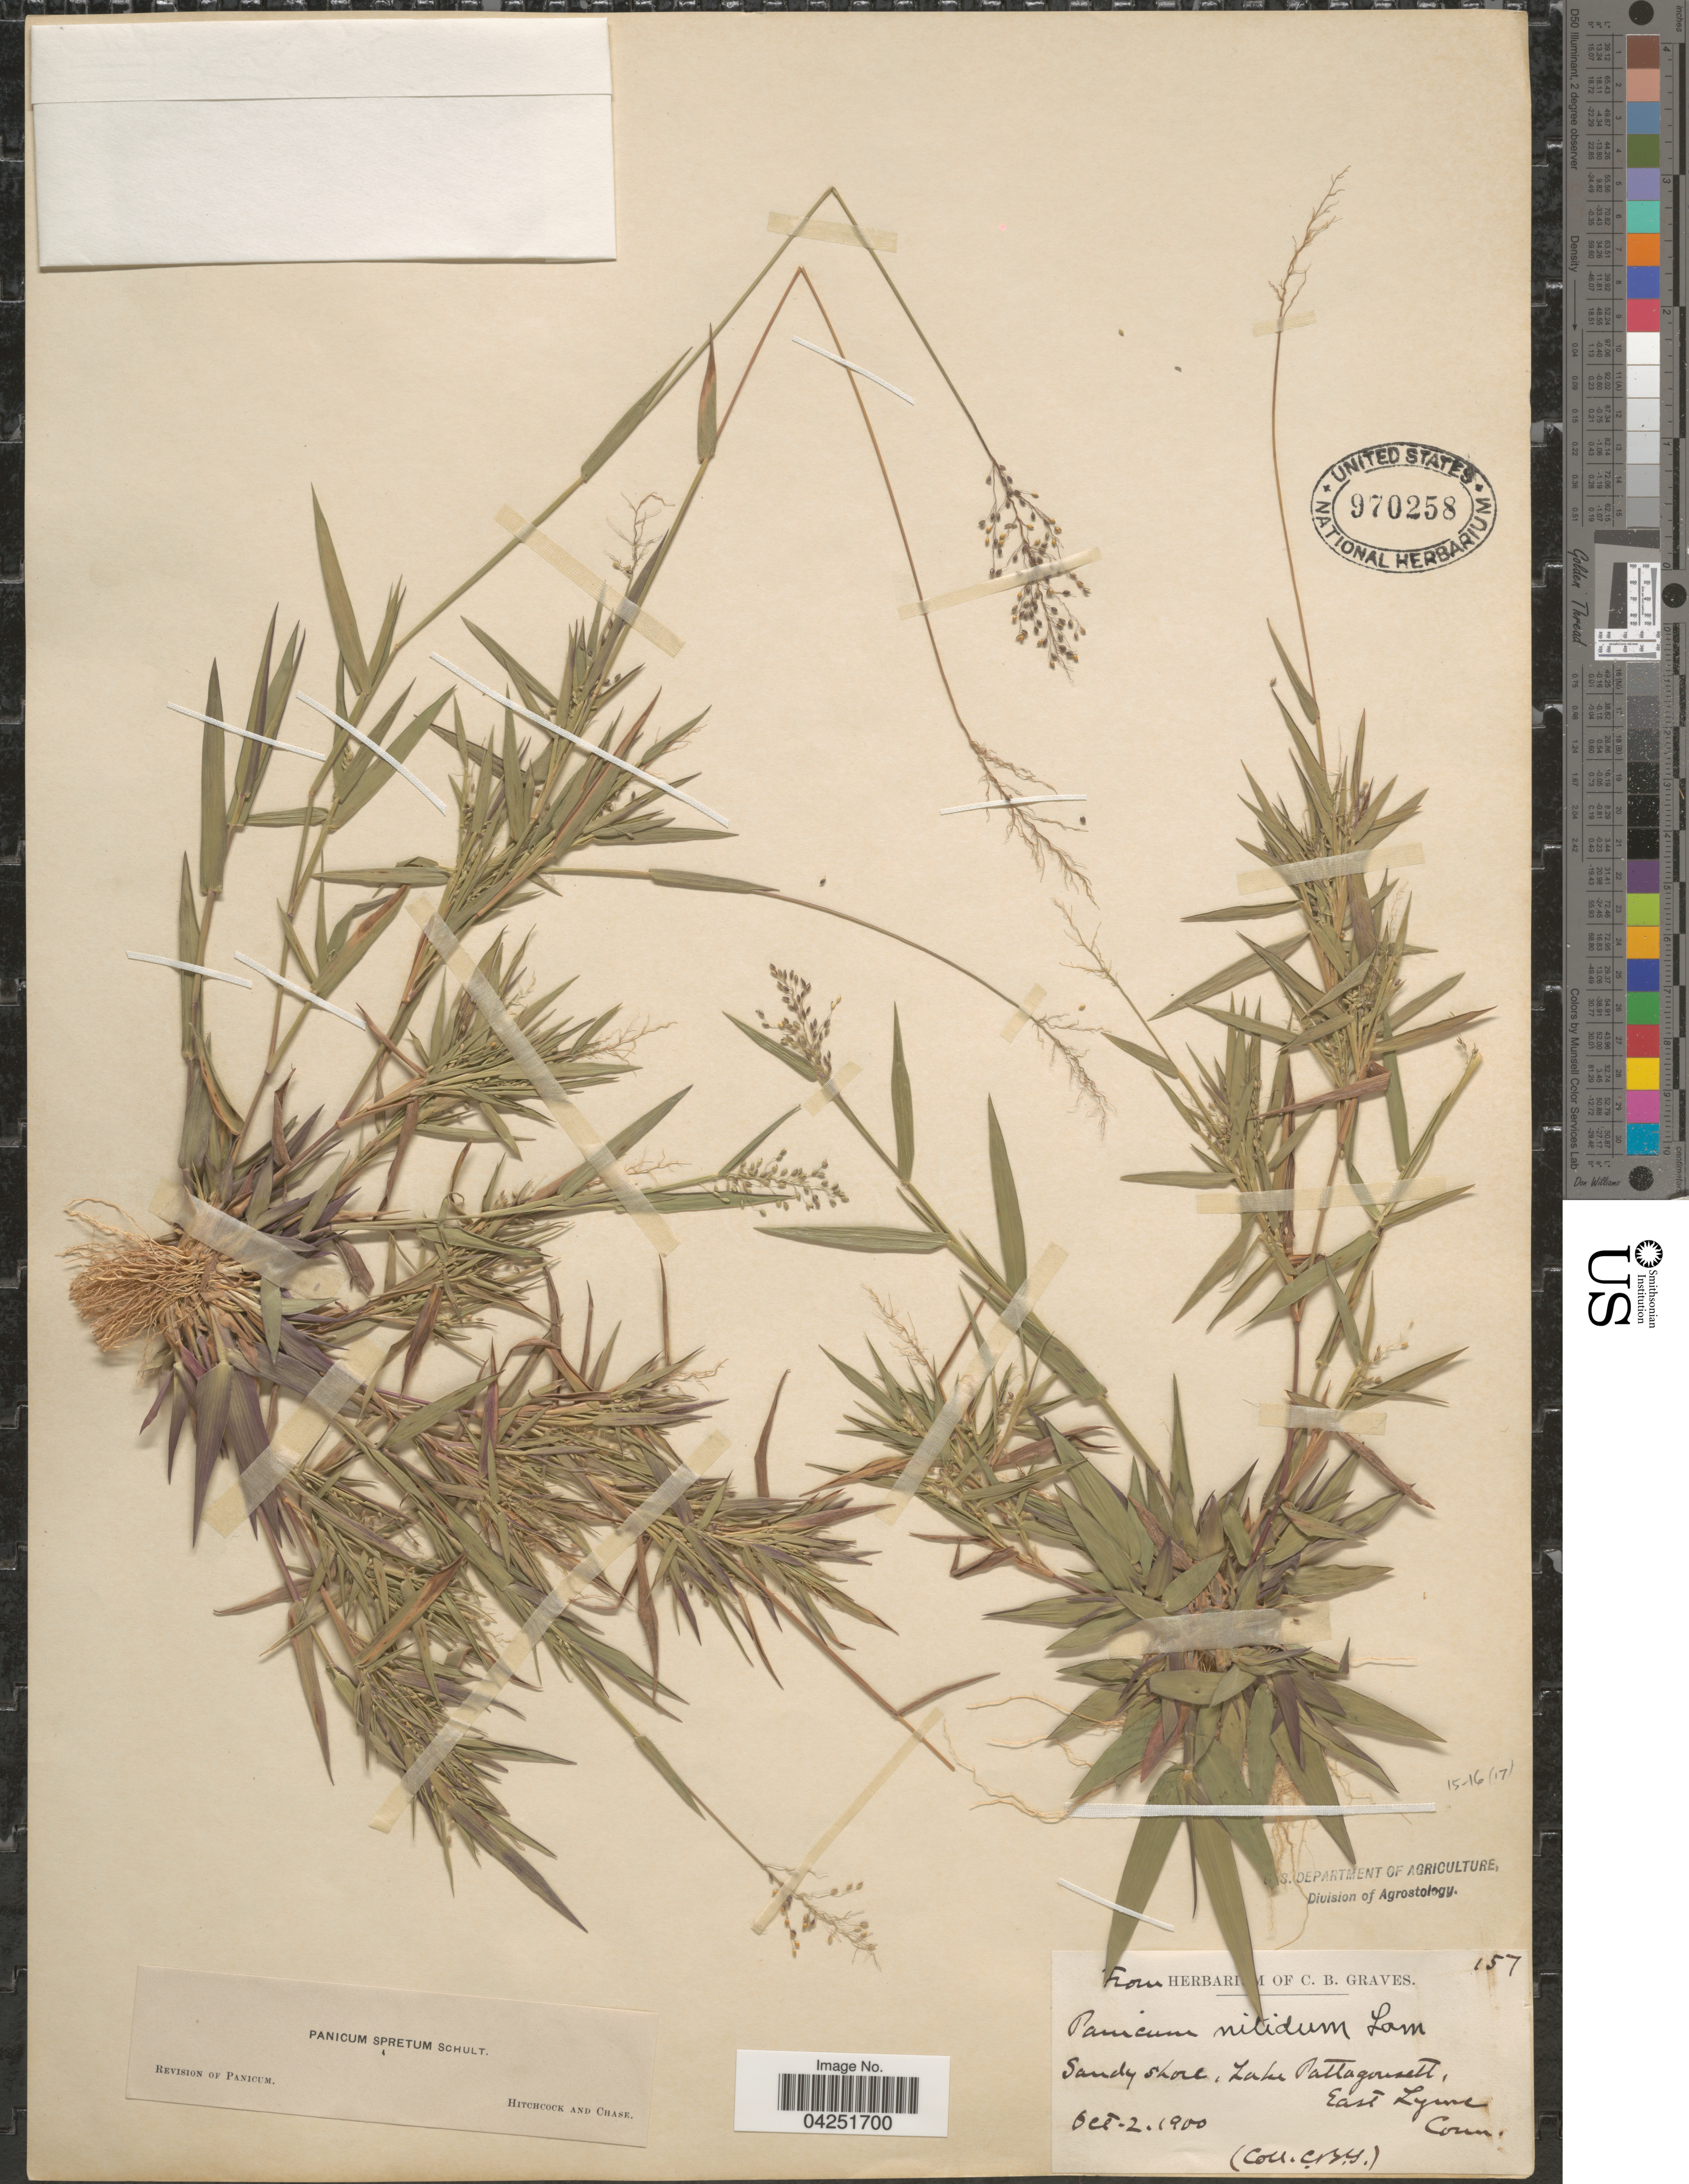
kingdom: Plantae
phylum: Tracheophyta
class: Liliopsida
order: Poales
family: Poaceae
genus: Dichanthelium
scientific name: Dichanthelium acuminatum var. densiflorum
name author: (Rand & Redfield) Gould & C.A. Clark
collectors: C. Graves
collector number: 157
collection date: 1900-10-02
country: United States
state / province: Connecticut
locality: Lake Pattagansett, East Lyme.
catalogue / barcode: US 970258